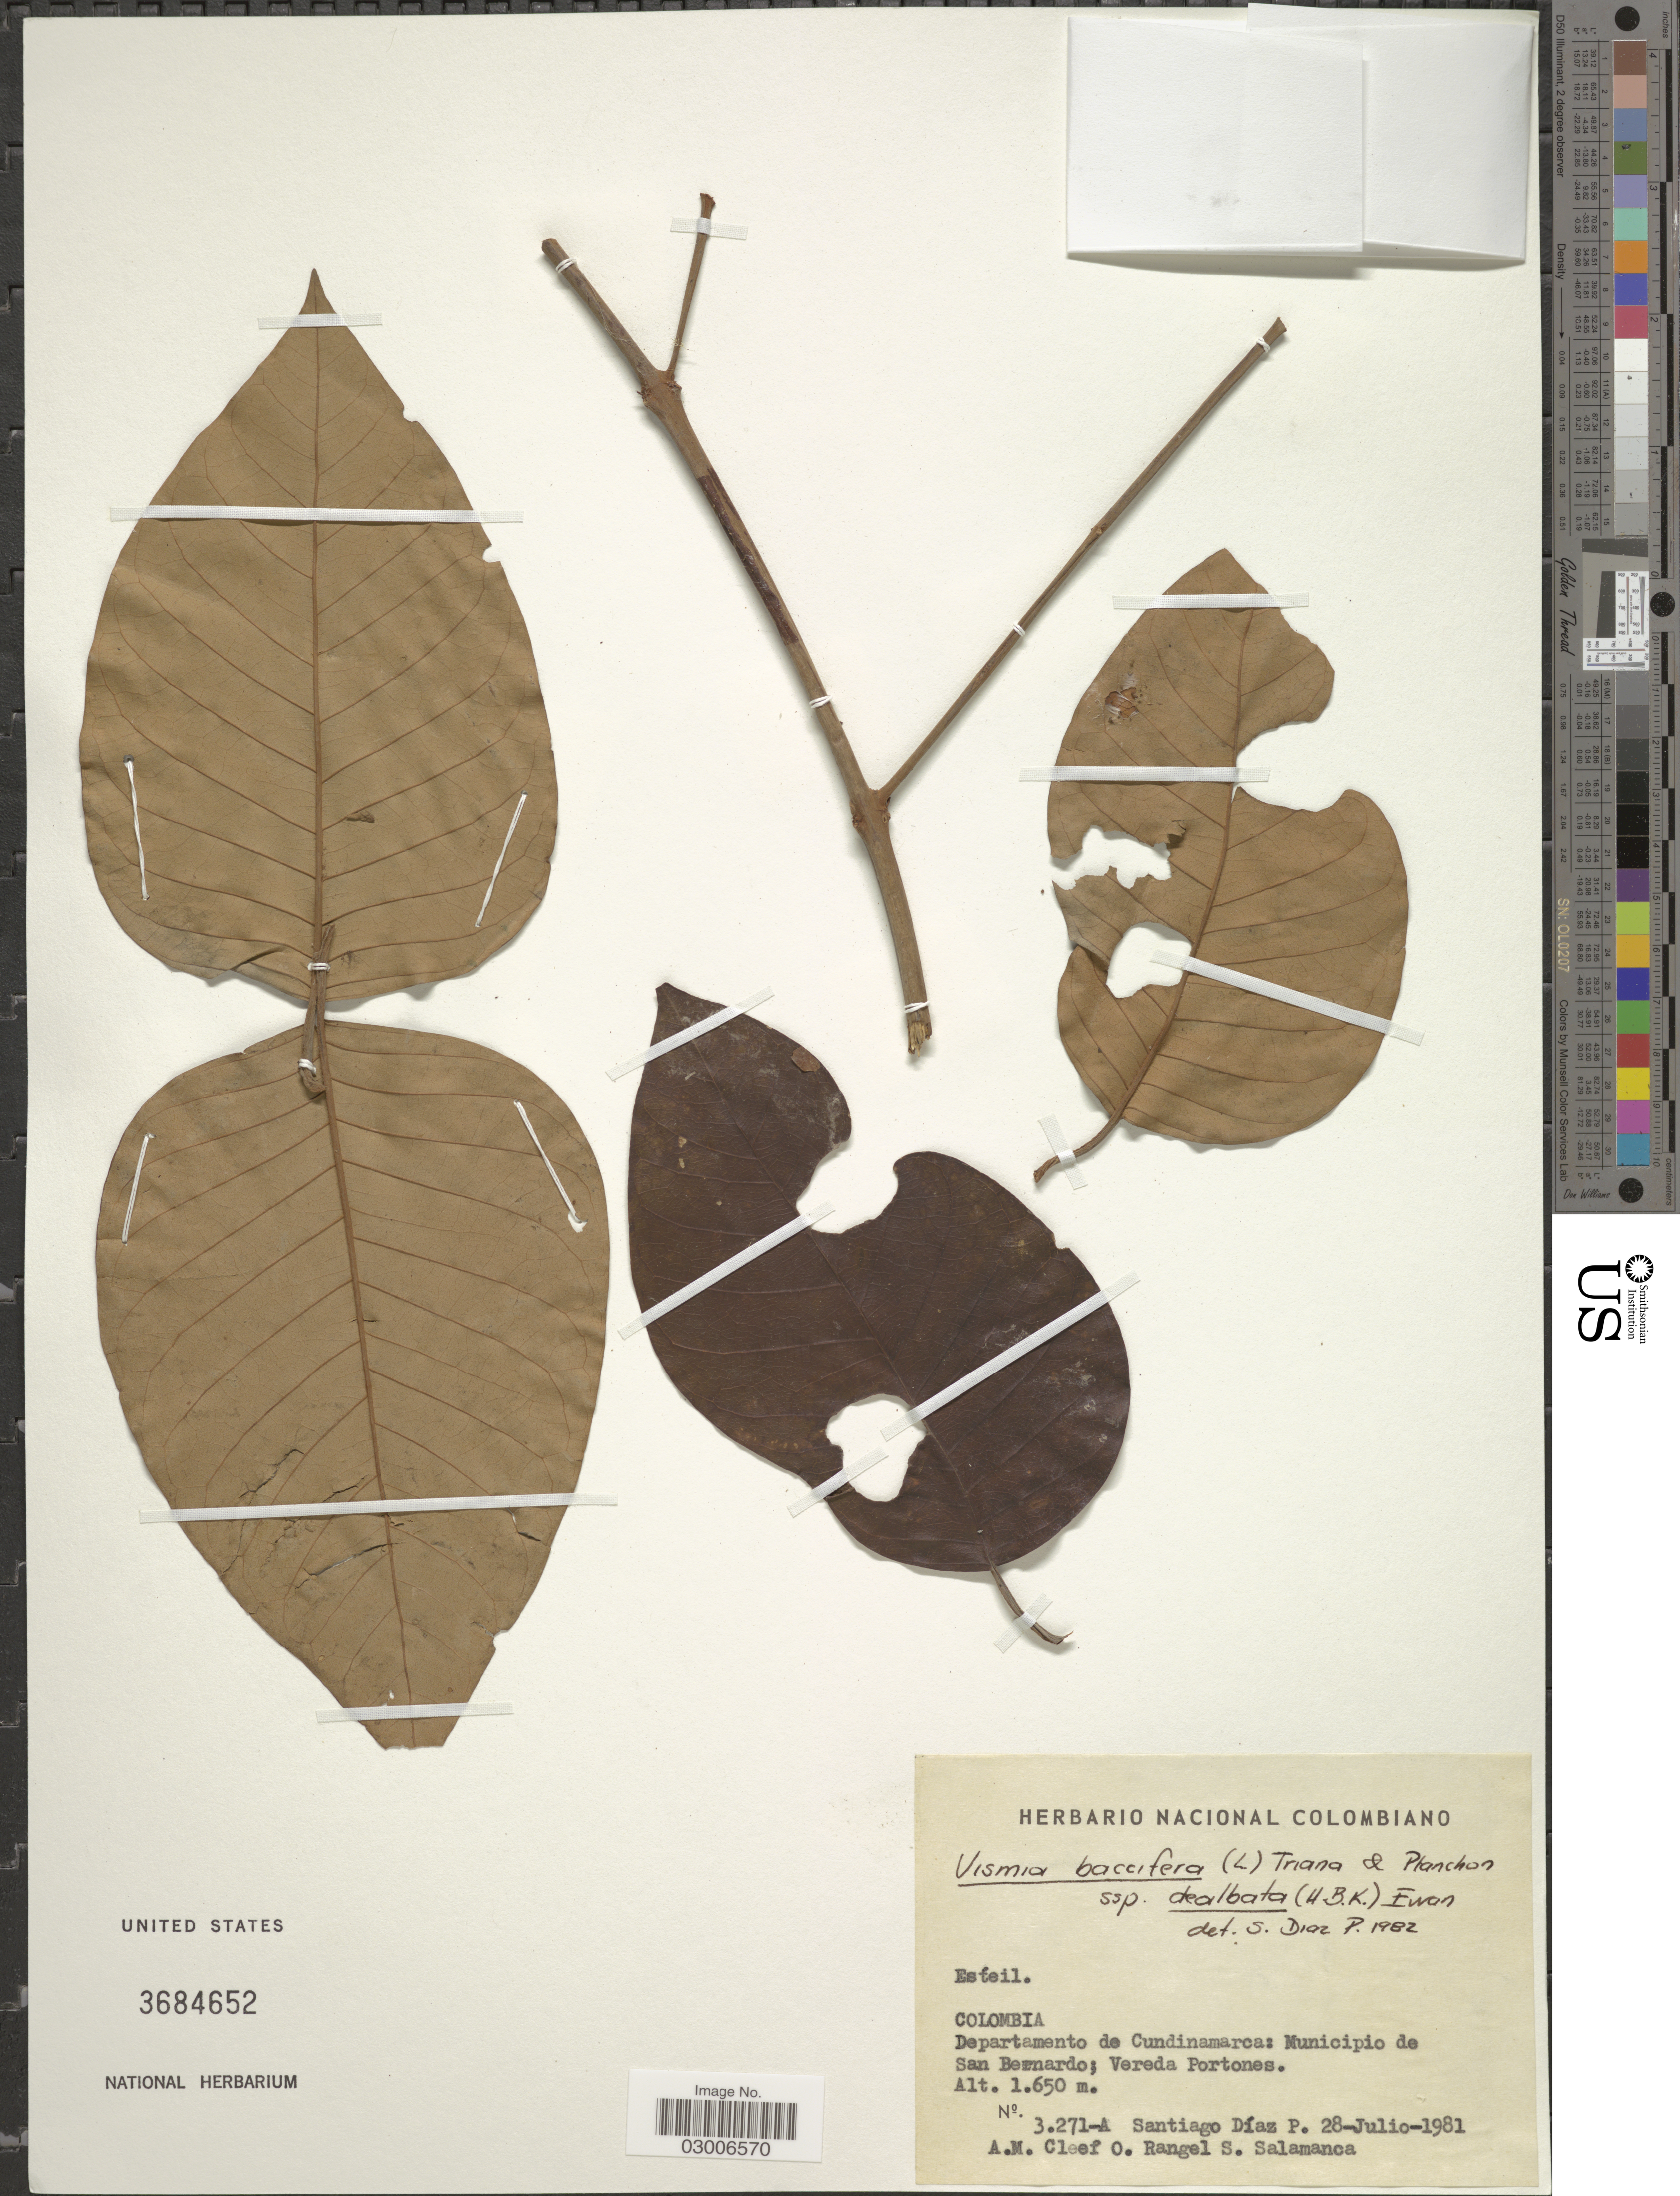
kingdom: Plantae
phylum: Tracheophyta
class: Magnoliopsida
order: Malpighiales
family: Hypericaceae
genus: Vismia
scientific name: Vismia baccifera subsp. dealbata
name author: (Kunth) Ewan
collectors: S. Diaz P., A. M. Cleef, O. Rangel & S. Salamanca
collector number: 3271-A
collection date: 1981-07-28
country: Colombia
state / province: Cundinamarca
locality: Departamento de Cundinamarca: Municipio de San Bernardo, Vereda Portones.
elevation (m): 1650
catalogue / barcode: US 3684652